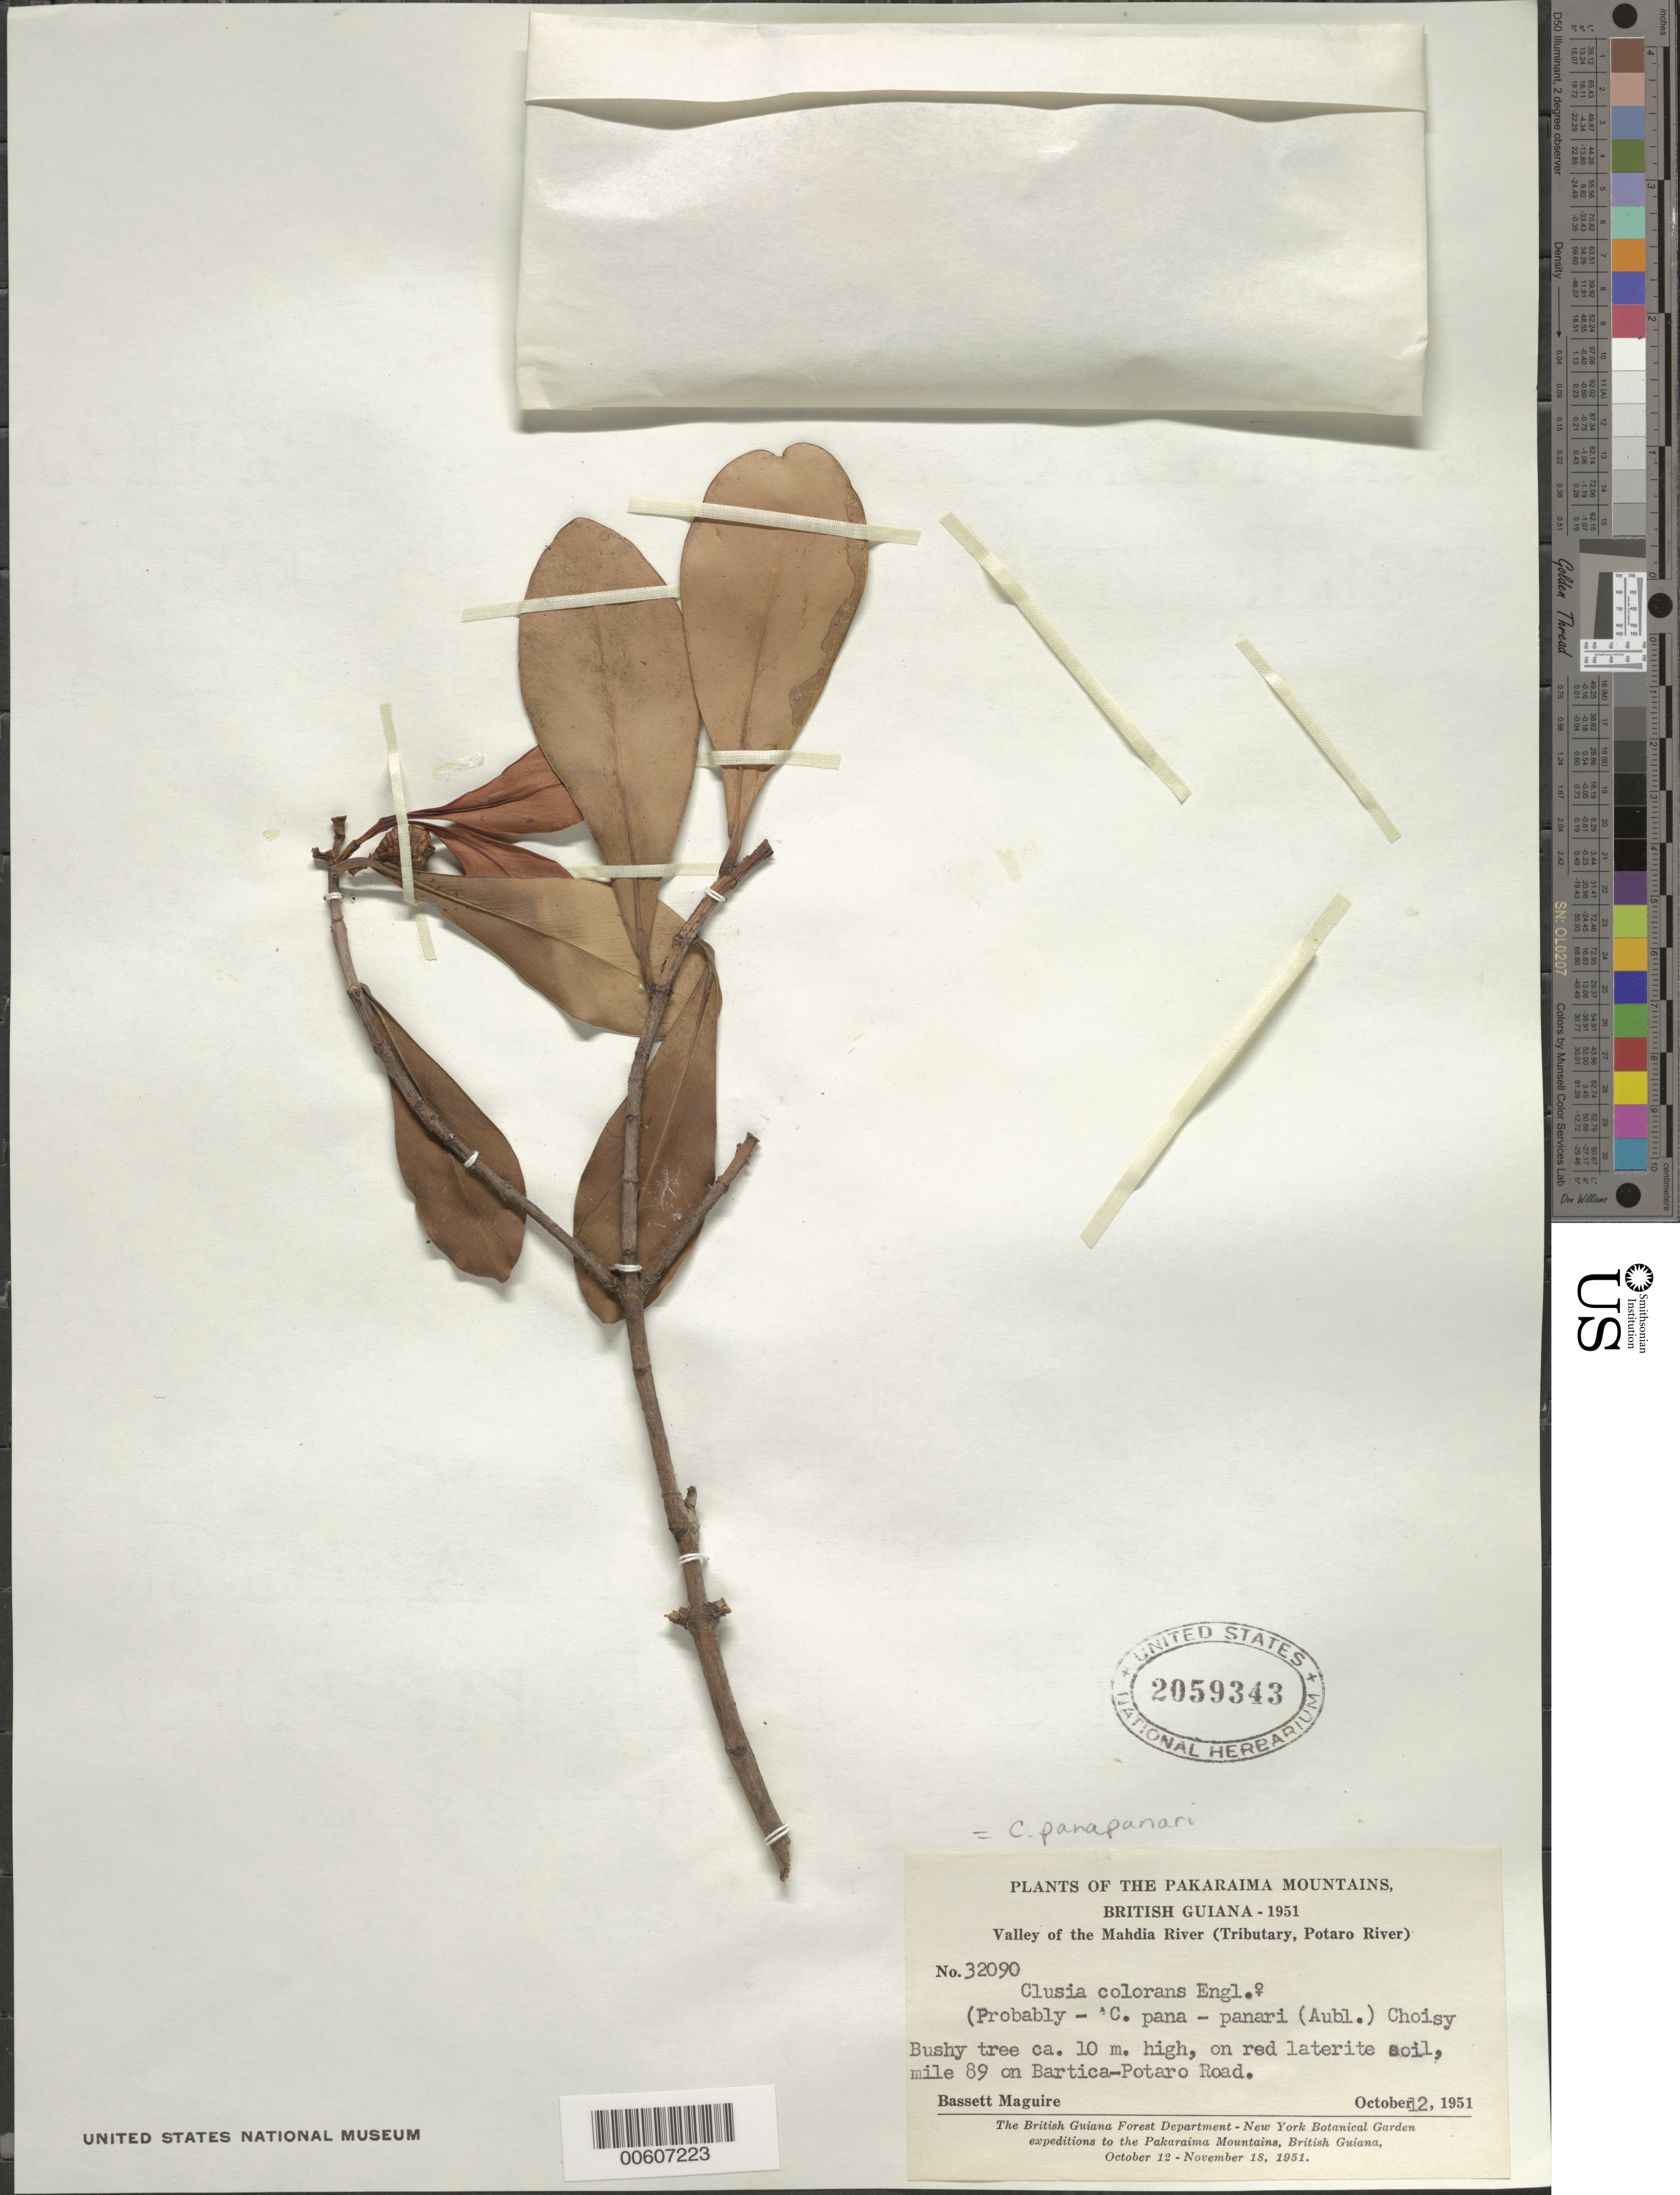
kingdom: Plantae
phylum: Tracheophyta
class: Magnoliopsida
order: Malpighiales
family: Clusiaceae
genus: Clusia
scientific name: Clusia panapanari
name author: (Aubl.) Choisy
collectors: B. Maguire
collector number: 32090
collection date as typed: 22-Oct-51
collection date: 1951-10-22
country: Guyana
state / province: Potaro-Siparuni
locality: Bartica-Potaro Road, mile 89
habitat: Red laterite soil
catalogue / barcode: US 2059343